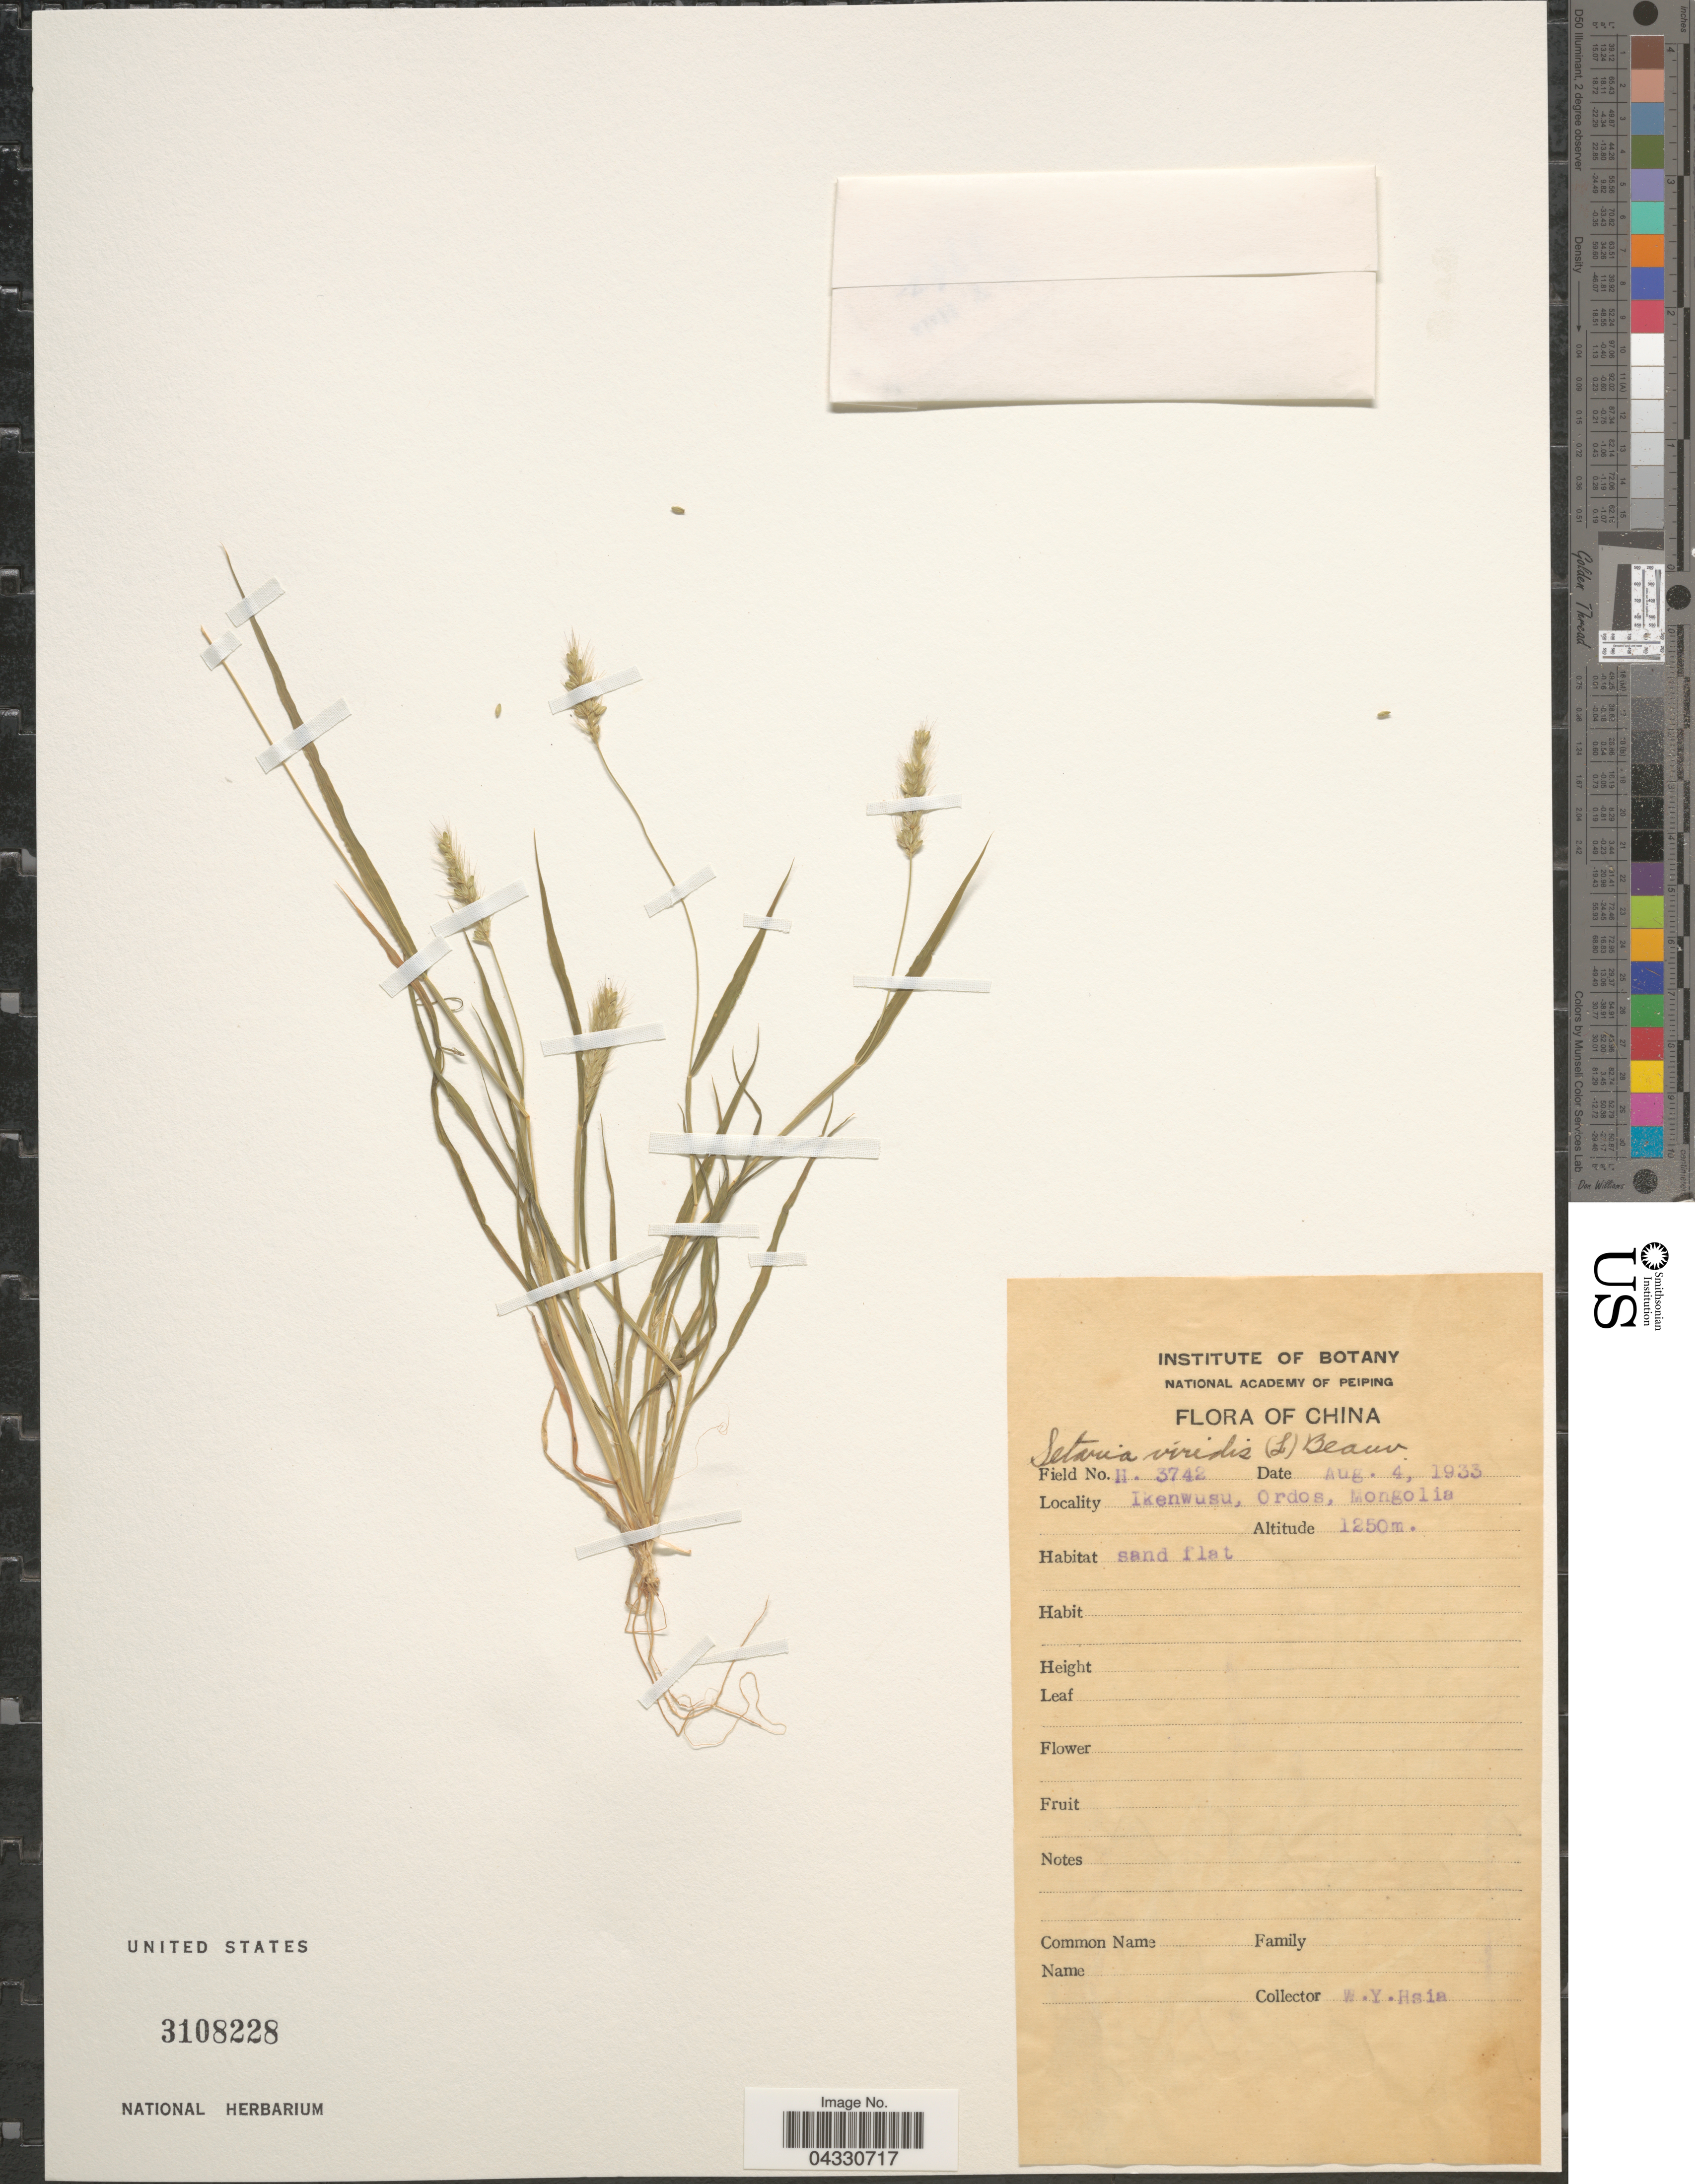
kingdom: Plantae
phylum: Tracheophyta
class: Liliopsida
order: Poales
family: Poaceae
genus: Setaria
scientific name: Setaria viridis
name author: (L.) P. Beauv.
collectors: W. Hsia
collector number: H3742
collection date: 1933-08-04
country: China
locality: Ikenwusu, Ordos, Mongolia.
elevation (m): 1250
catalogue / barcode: US 3108228